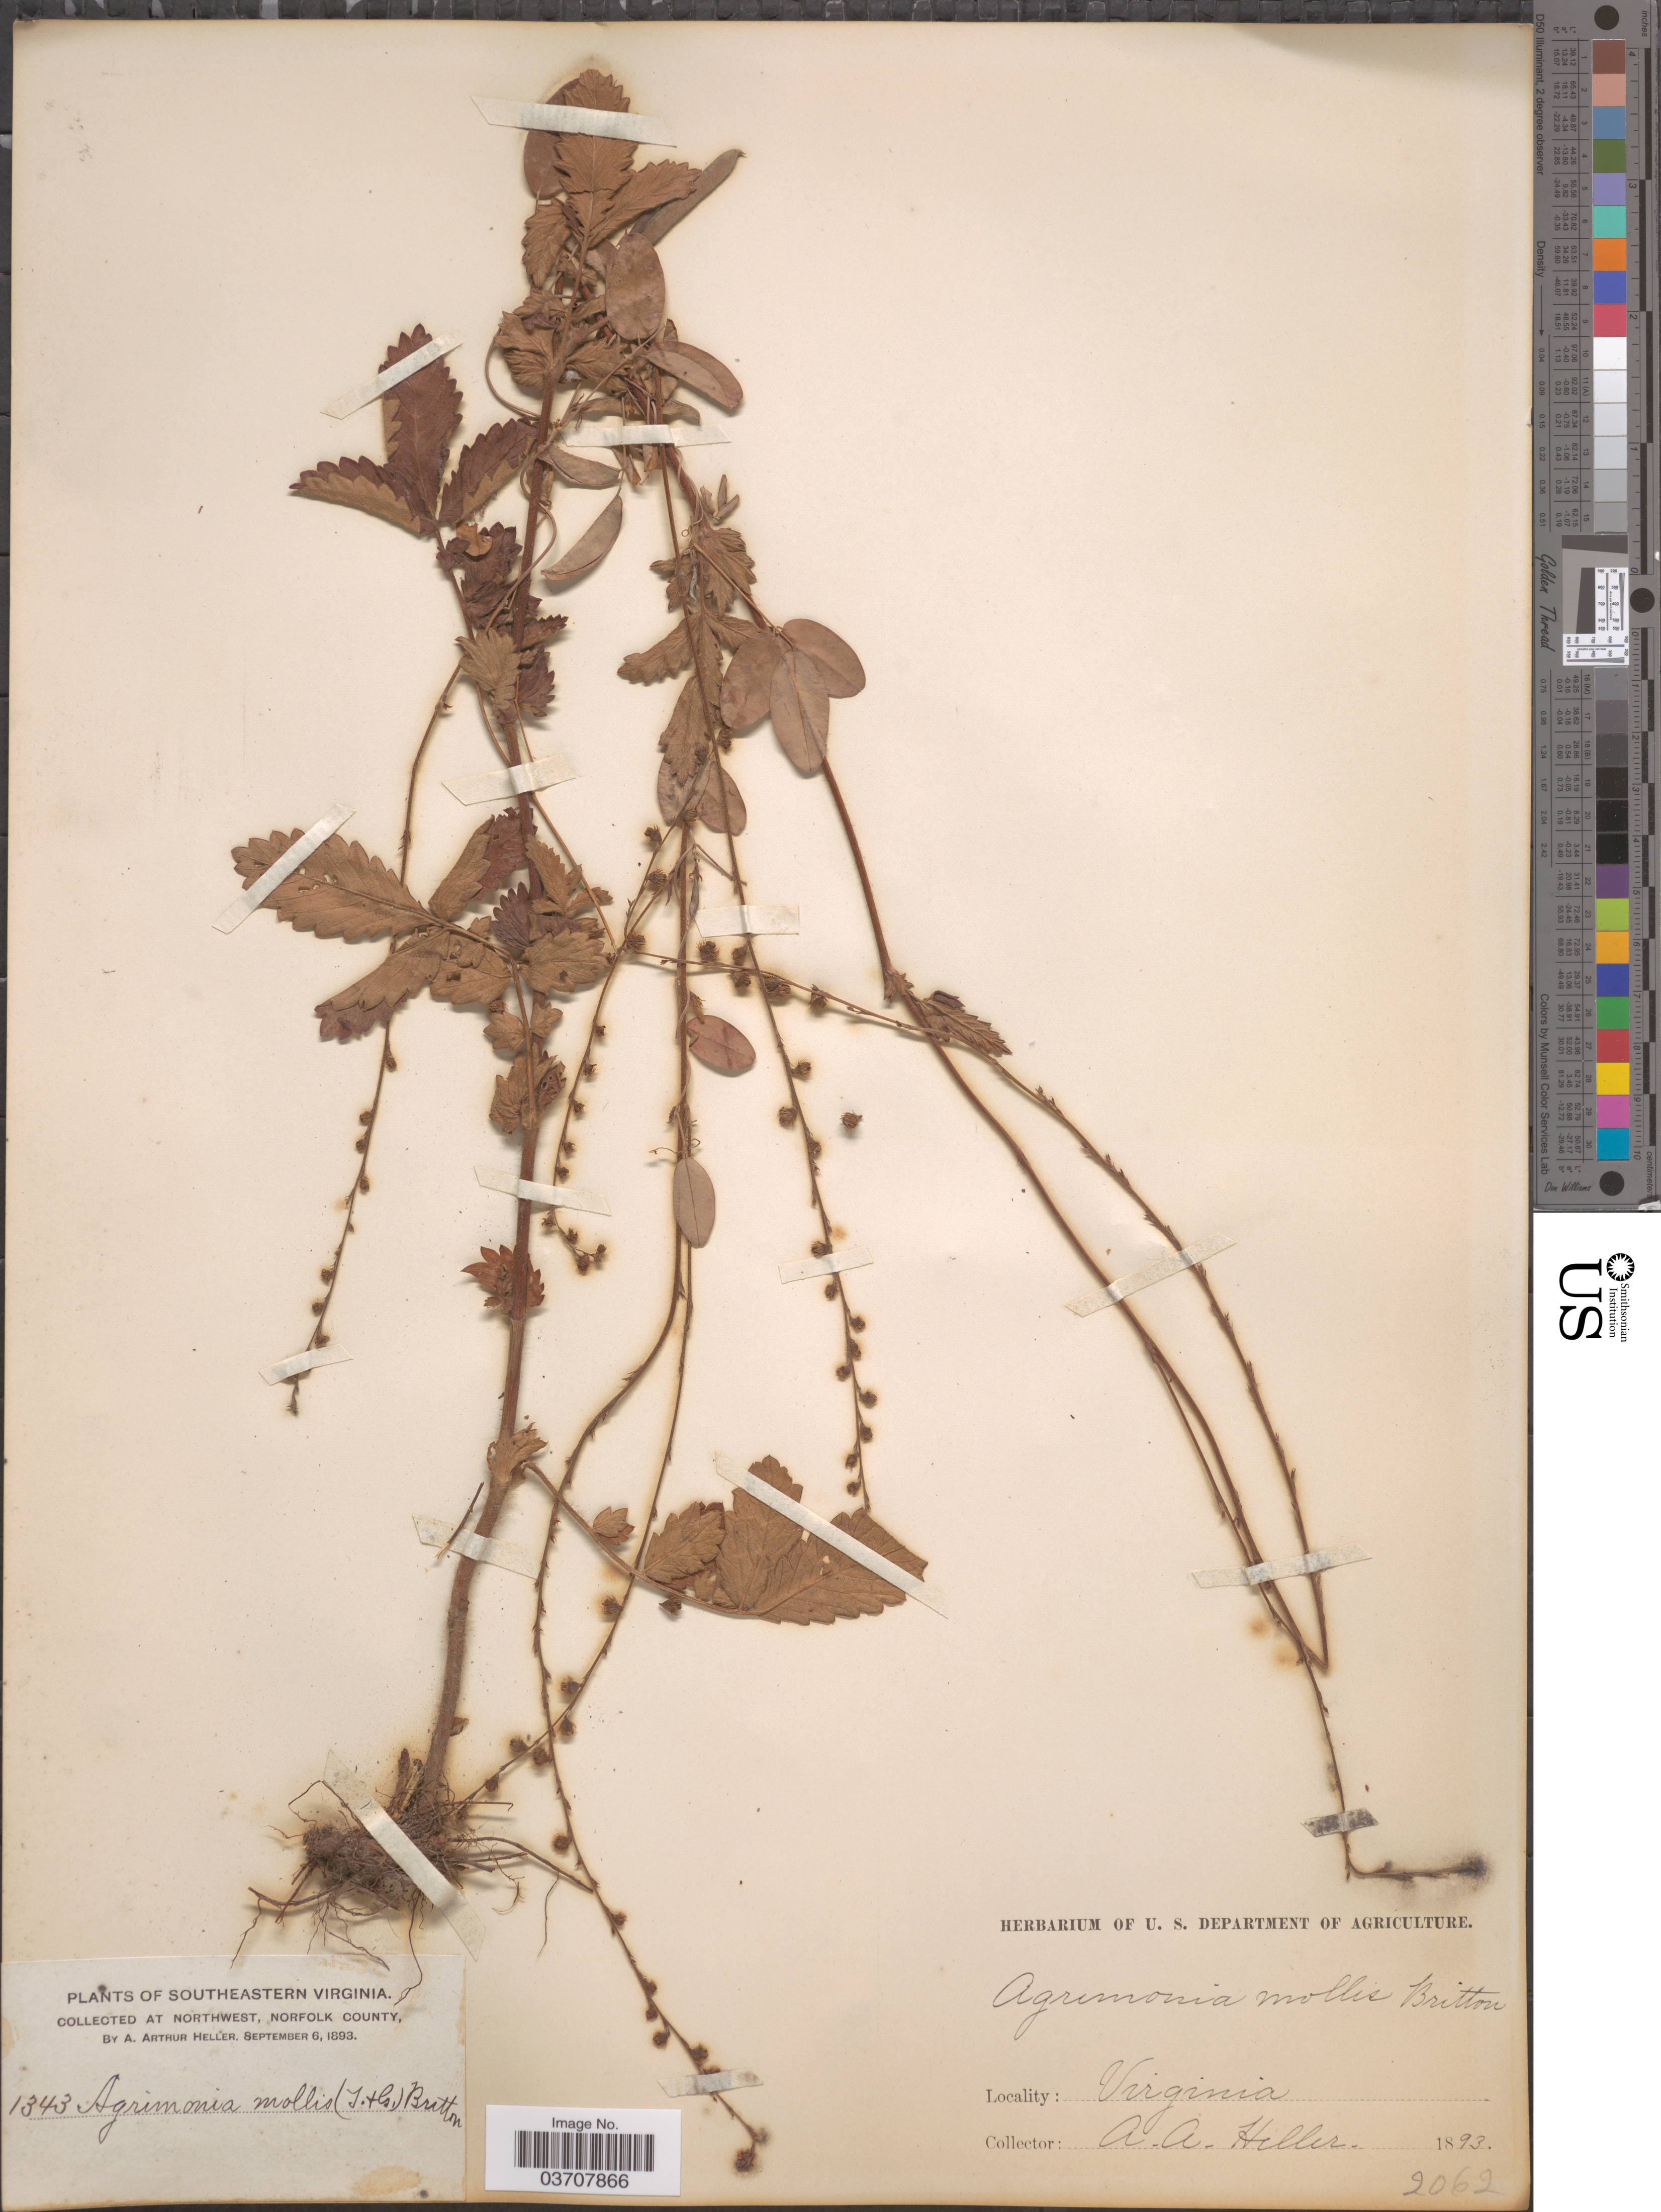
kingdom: Plantae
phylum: Tracheophyta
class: Magnoliopsida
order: Rosales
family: Rosaceae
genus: Agrimonia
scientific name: Agrimonia pubescens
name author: Wallr.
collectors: A. A. Heller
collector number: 1343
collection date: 1893-09-06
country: United States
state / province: Virginia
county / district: City of Norfolk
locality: Southeastern Virginia. At Northwest, Norfolk County.